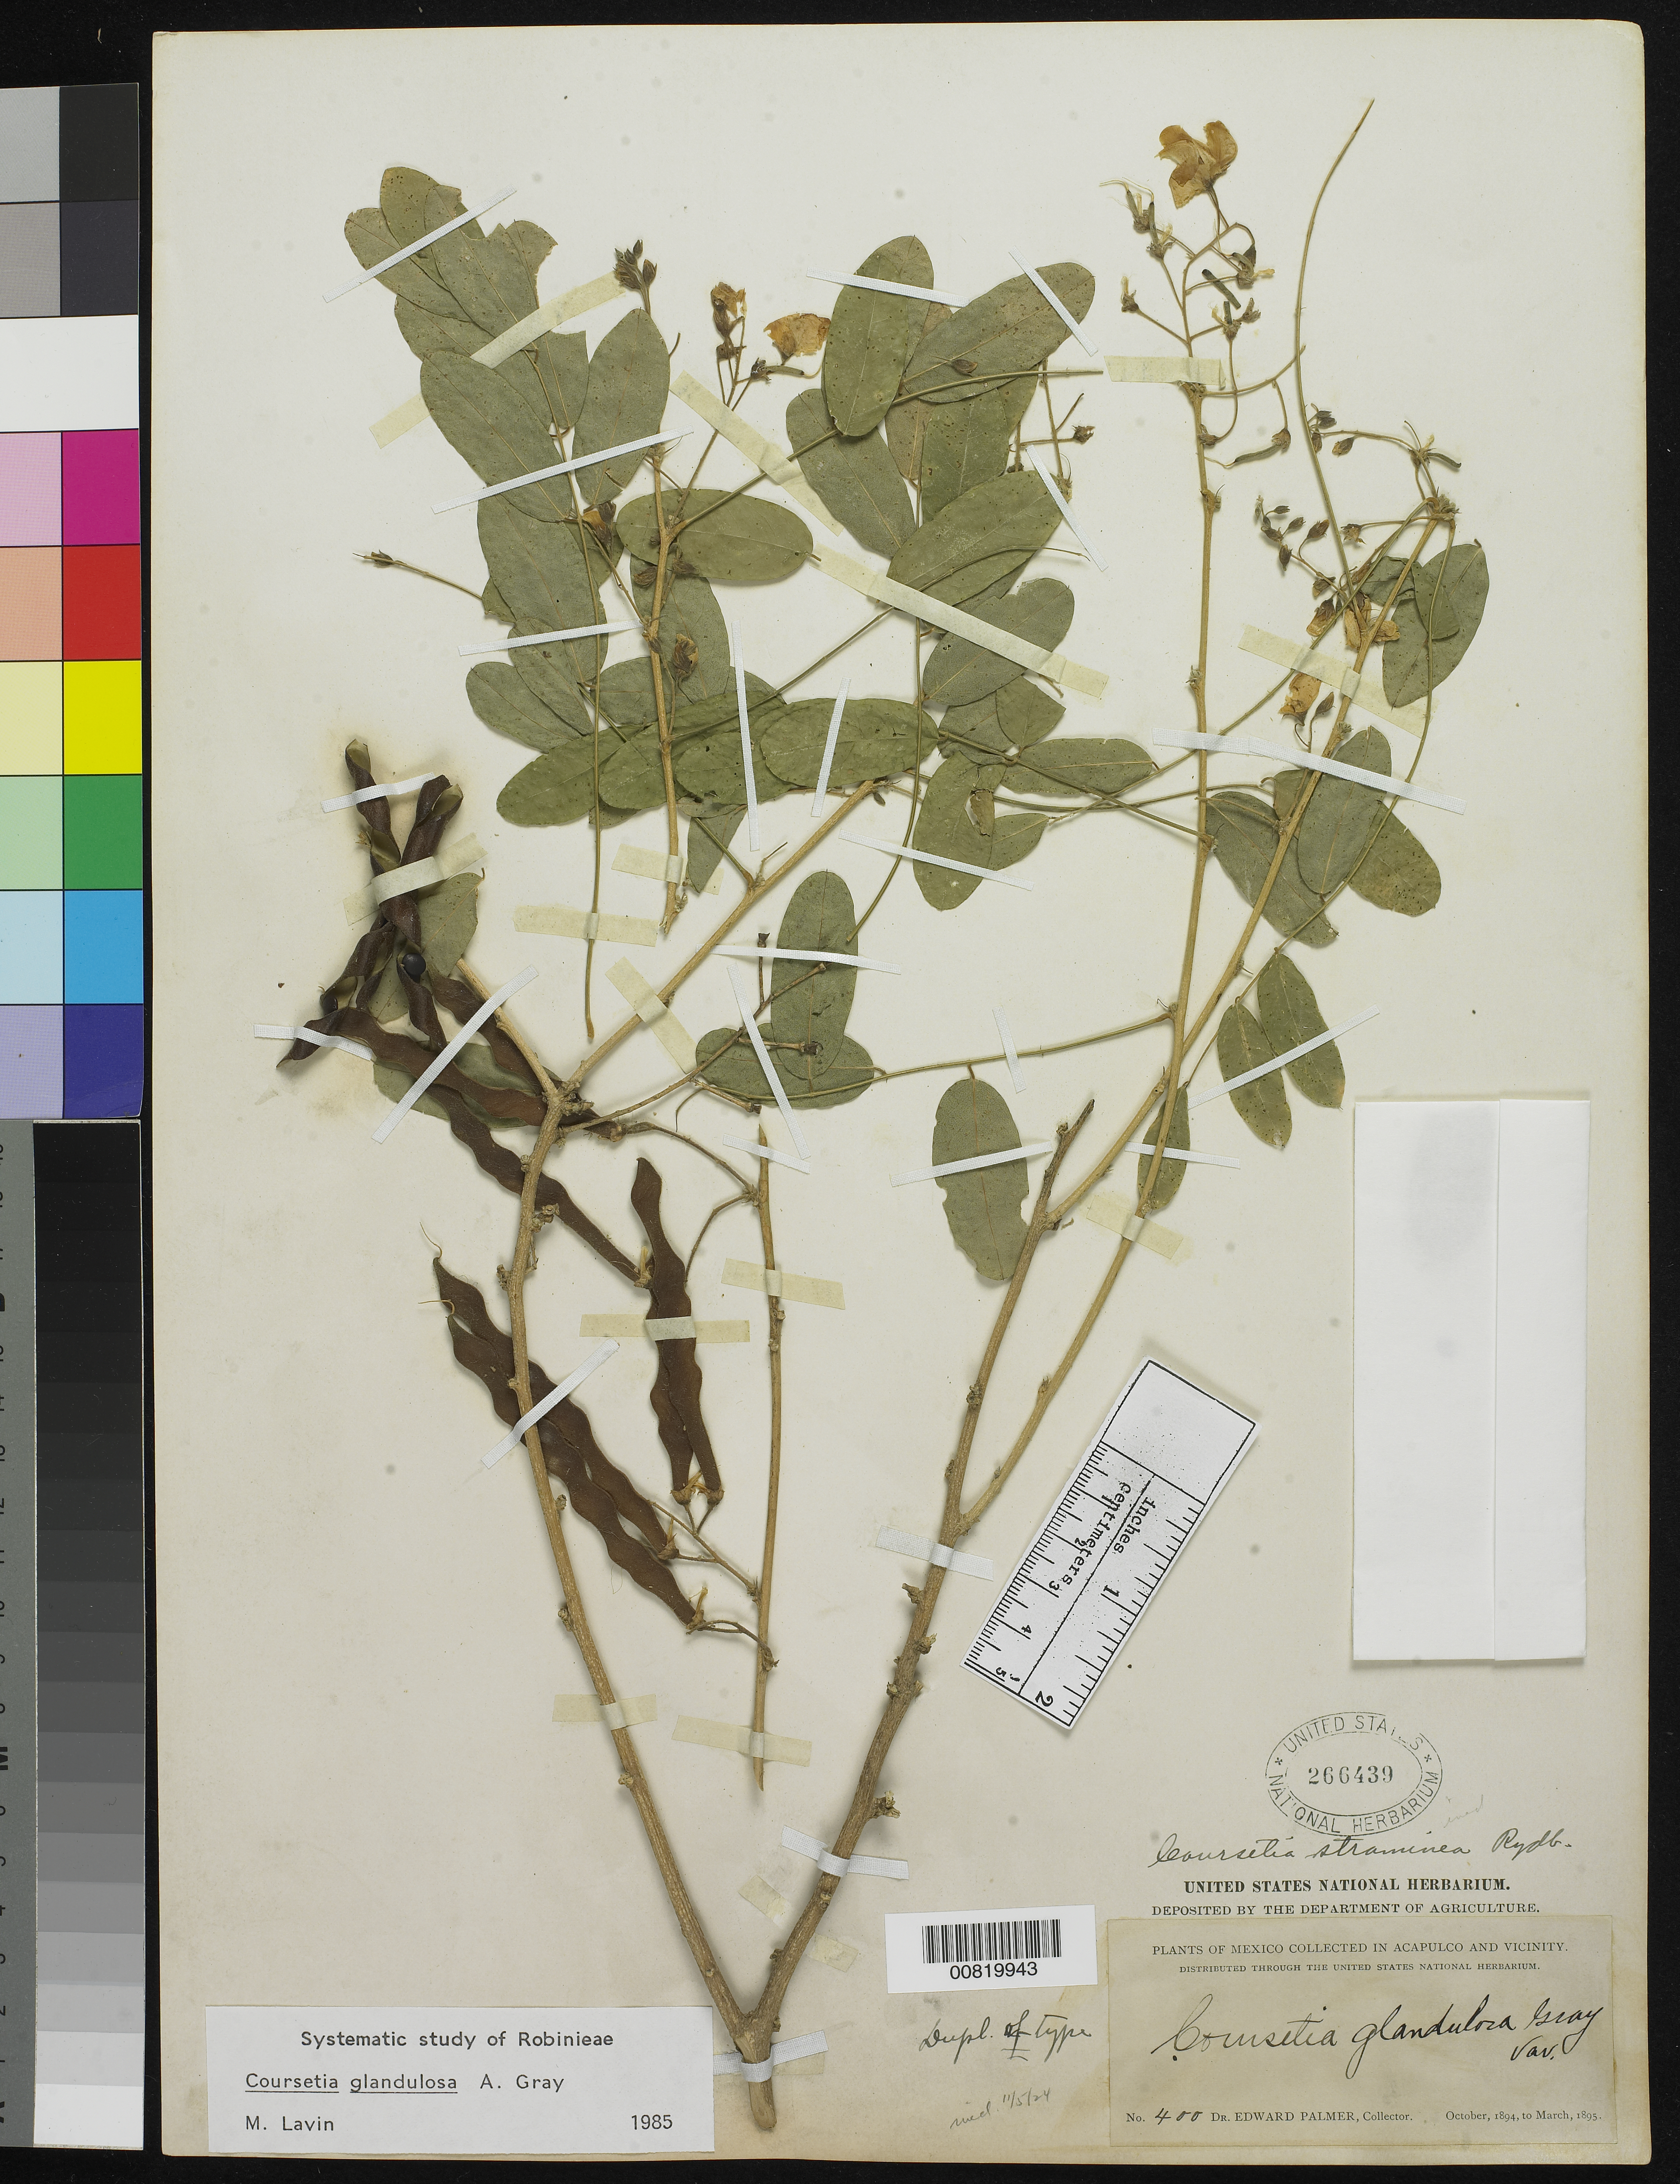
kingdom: Plantae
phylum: Tracheophyta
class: Magnoliopsida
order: Fabales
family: Fabaceae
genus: Coursetia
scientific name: Coursetia glandulosa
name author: A. Gray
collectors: E. Palmer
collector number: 400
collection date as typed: Oct 1894 to -- Mar 1895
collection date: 1894-10/1895-03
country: Mexico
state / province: Guerrero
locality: Acapulco, Guerrero and vicinity.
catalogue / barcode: US 266439